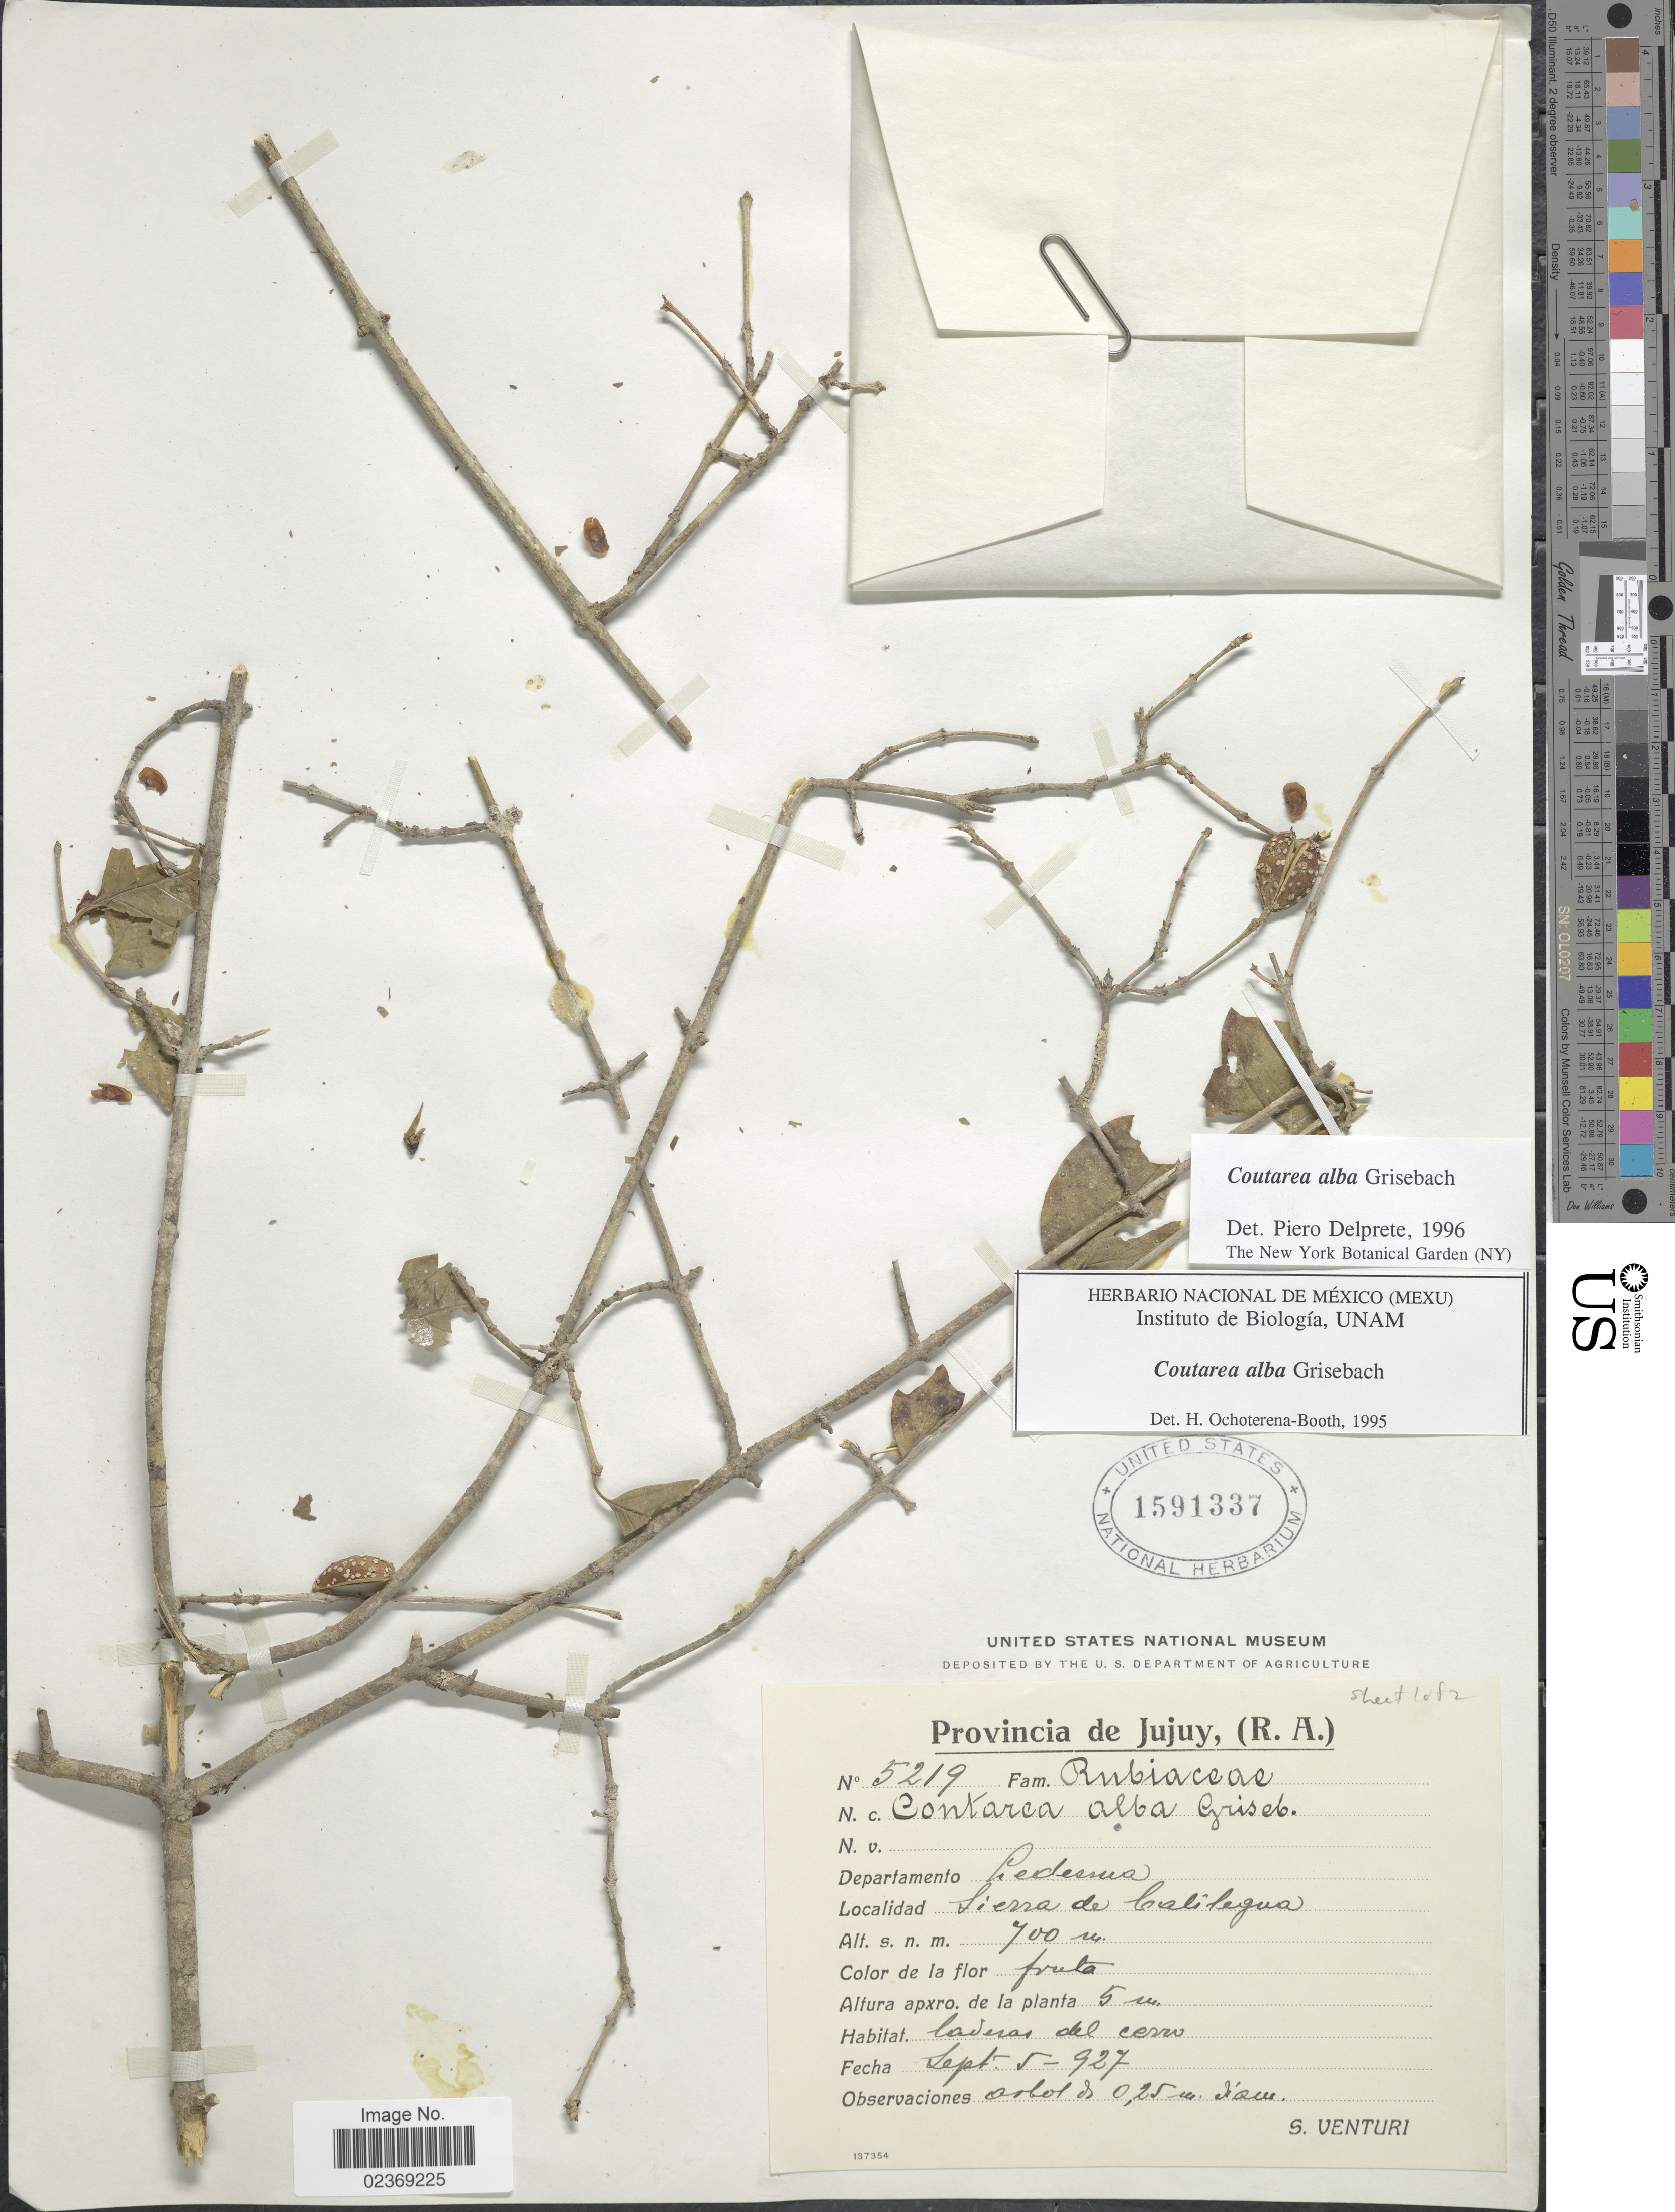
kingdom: Plantae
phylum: Tracheophyta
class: Magnoliopsida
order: Gentianales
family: Rubiaceae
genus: Coutarea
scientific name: Coutarea alba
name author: Griseb.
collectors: S. Venturi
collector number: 5219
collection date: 1927-09-05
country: Argentina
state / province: Jujuy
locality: Provincia de Jujuy, (R. A.), Departamento Ledesma, Sierra de Calilegua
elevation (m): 700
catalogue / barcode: US 1591337